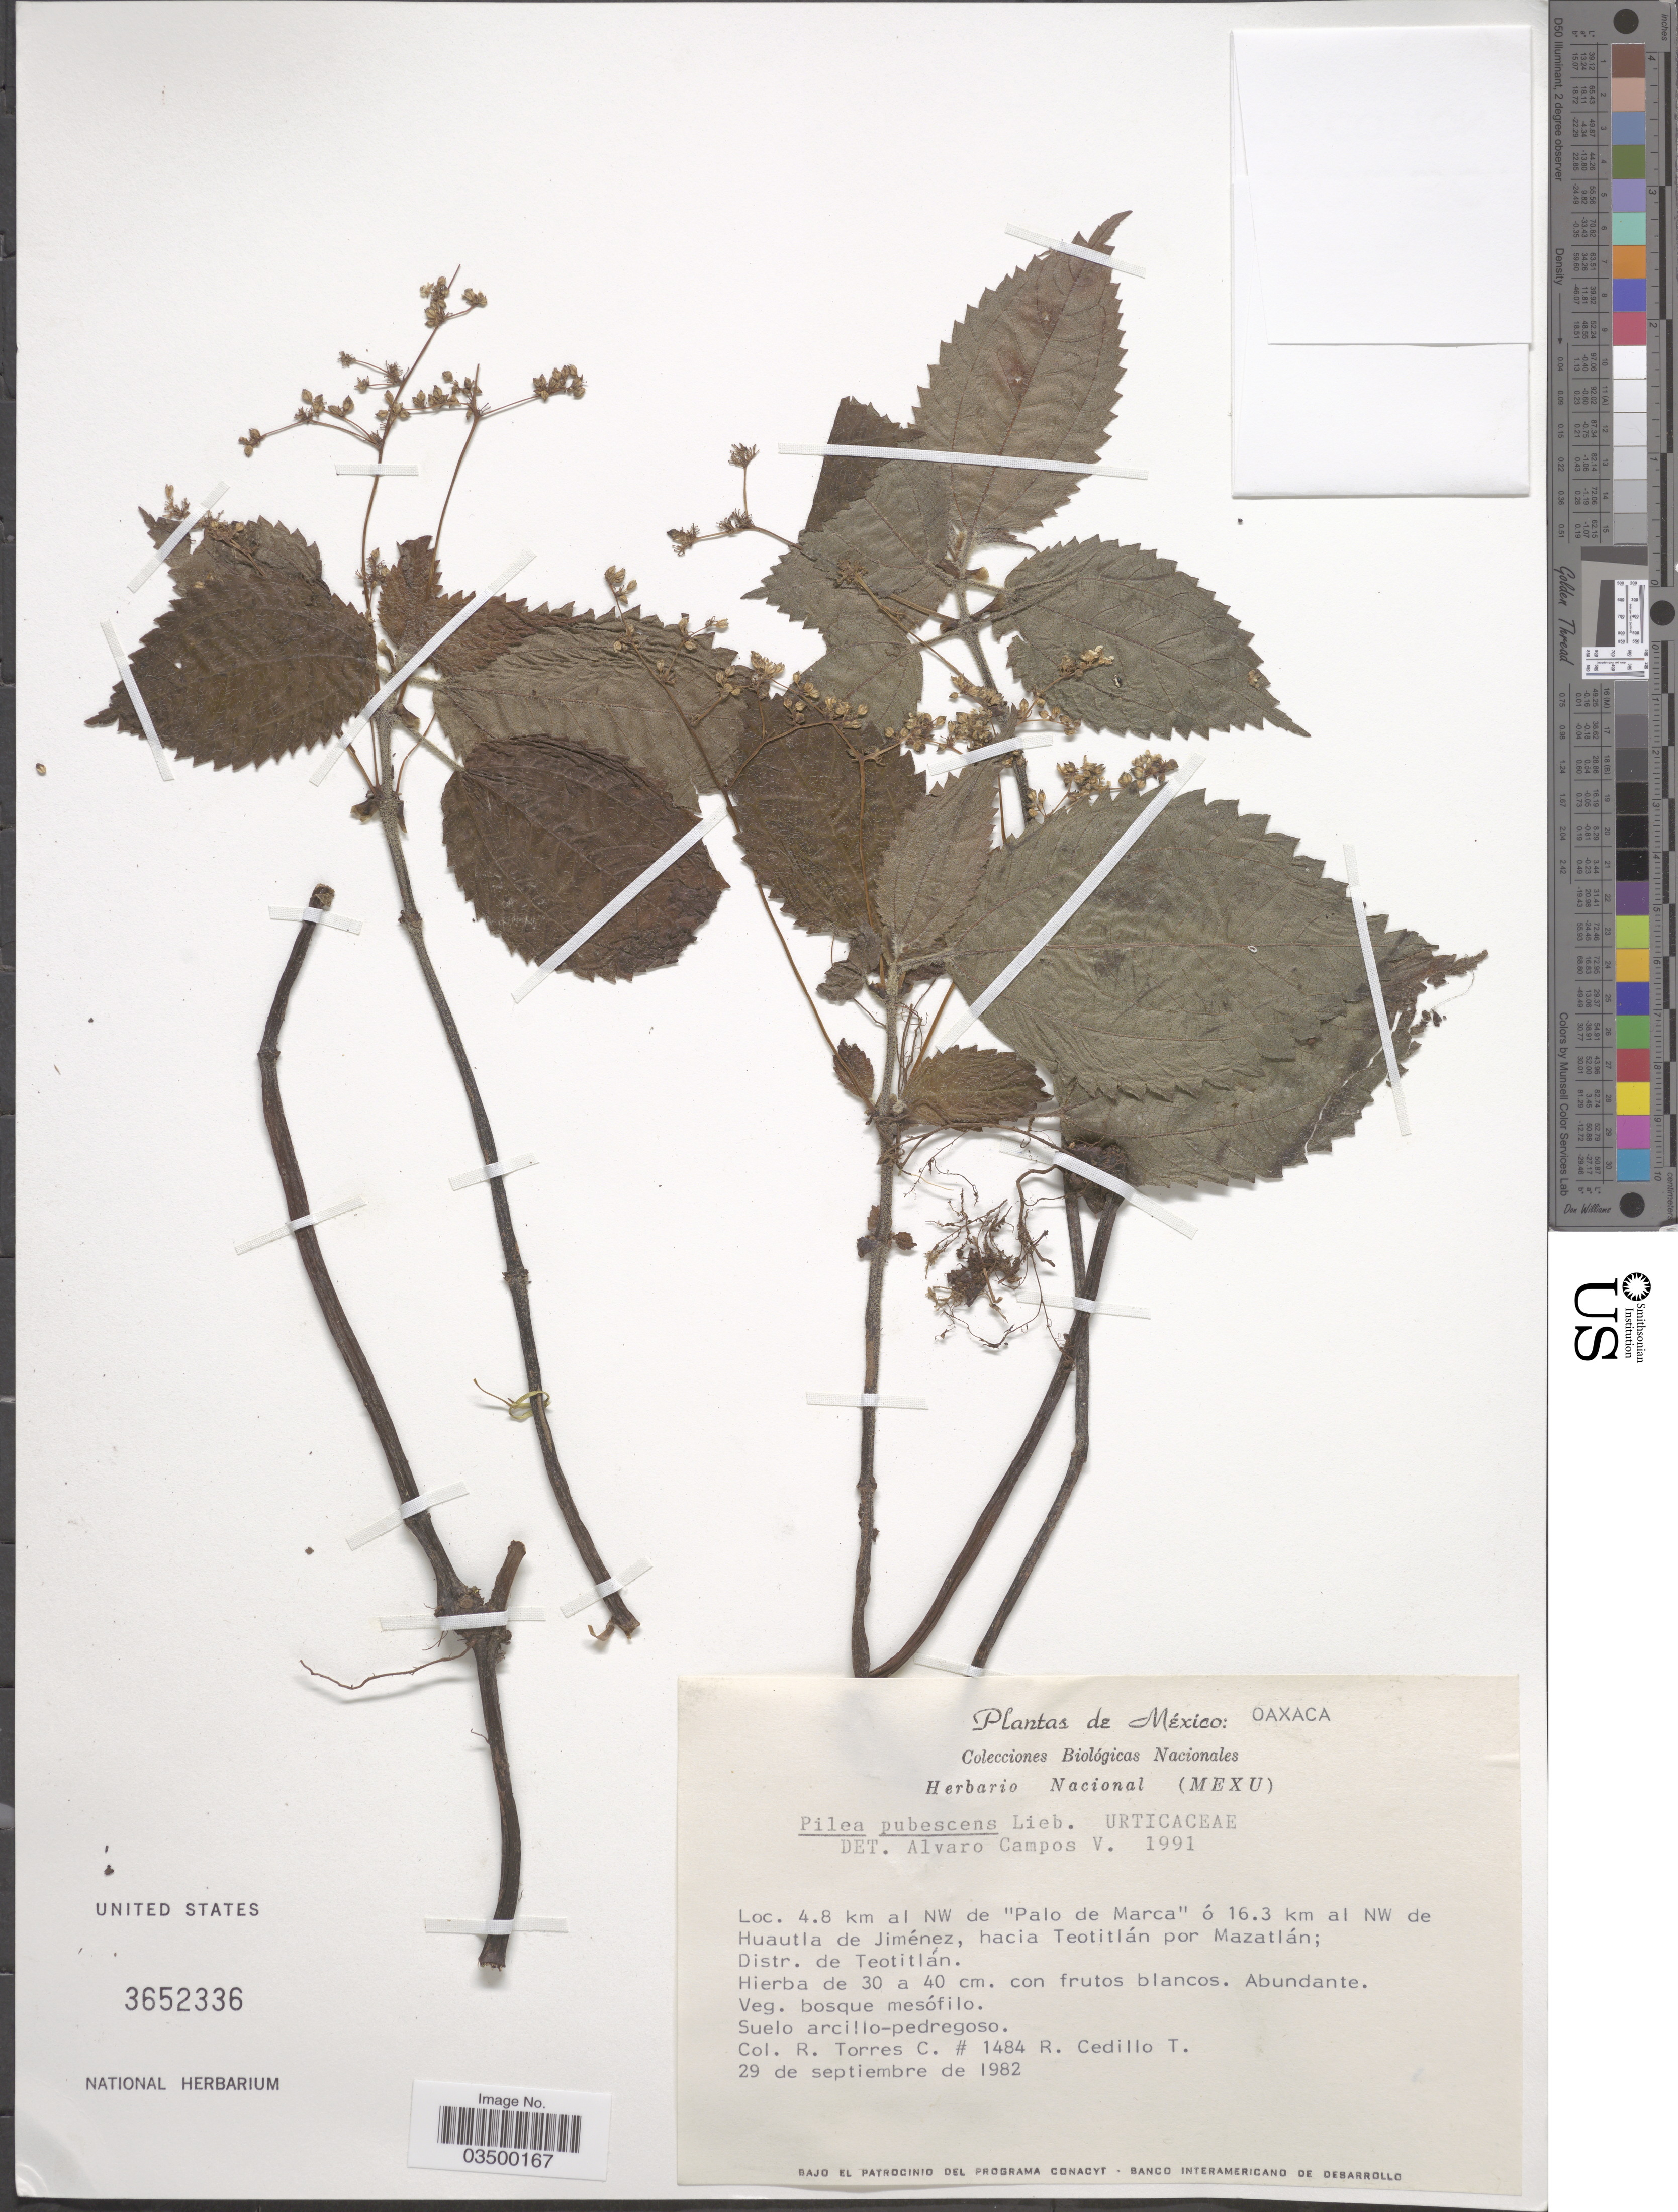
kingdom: Plantae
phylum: Tracheophyta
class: Magnoliopsida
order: Rosales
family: Urticaceae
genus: Pilea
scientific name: Pilea pubescens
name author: Liebm.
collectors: R. Torres C. & R. CedilloT.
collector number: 1484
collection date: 1982-09-29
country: Mexico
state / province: Oaxaca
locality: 4.8 km al NW de "Palo de Marca" ó 16.3 km al NW de Huautla de Jiménez, hacia Teotitlán por Mazatlán; Distr. de Teotitlán.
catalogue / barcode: US 3652336